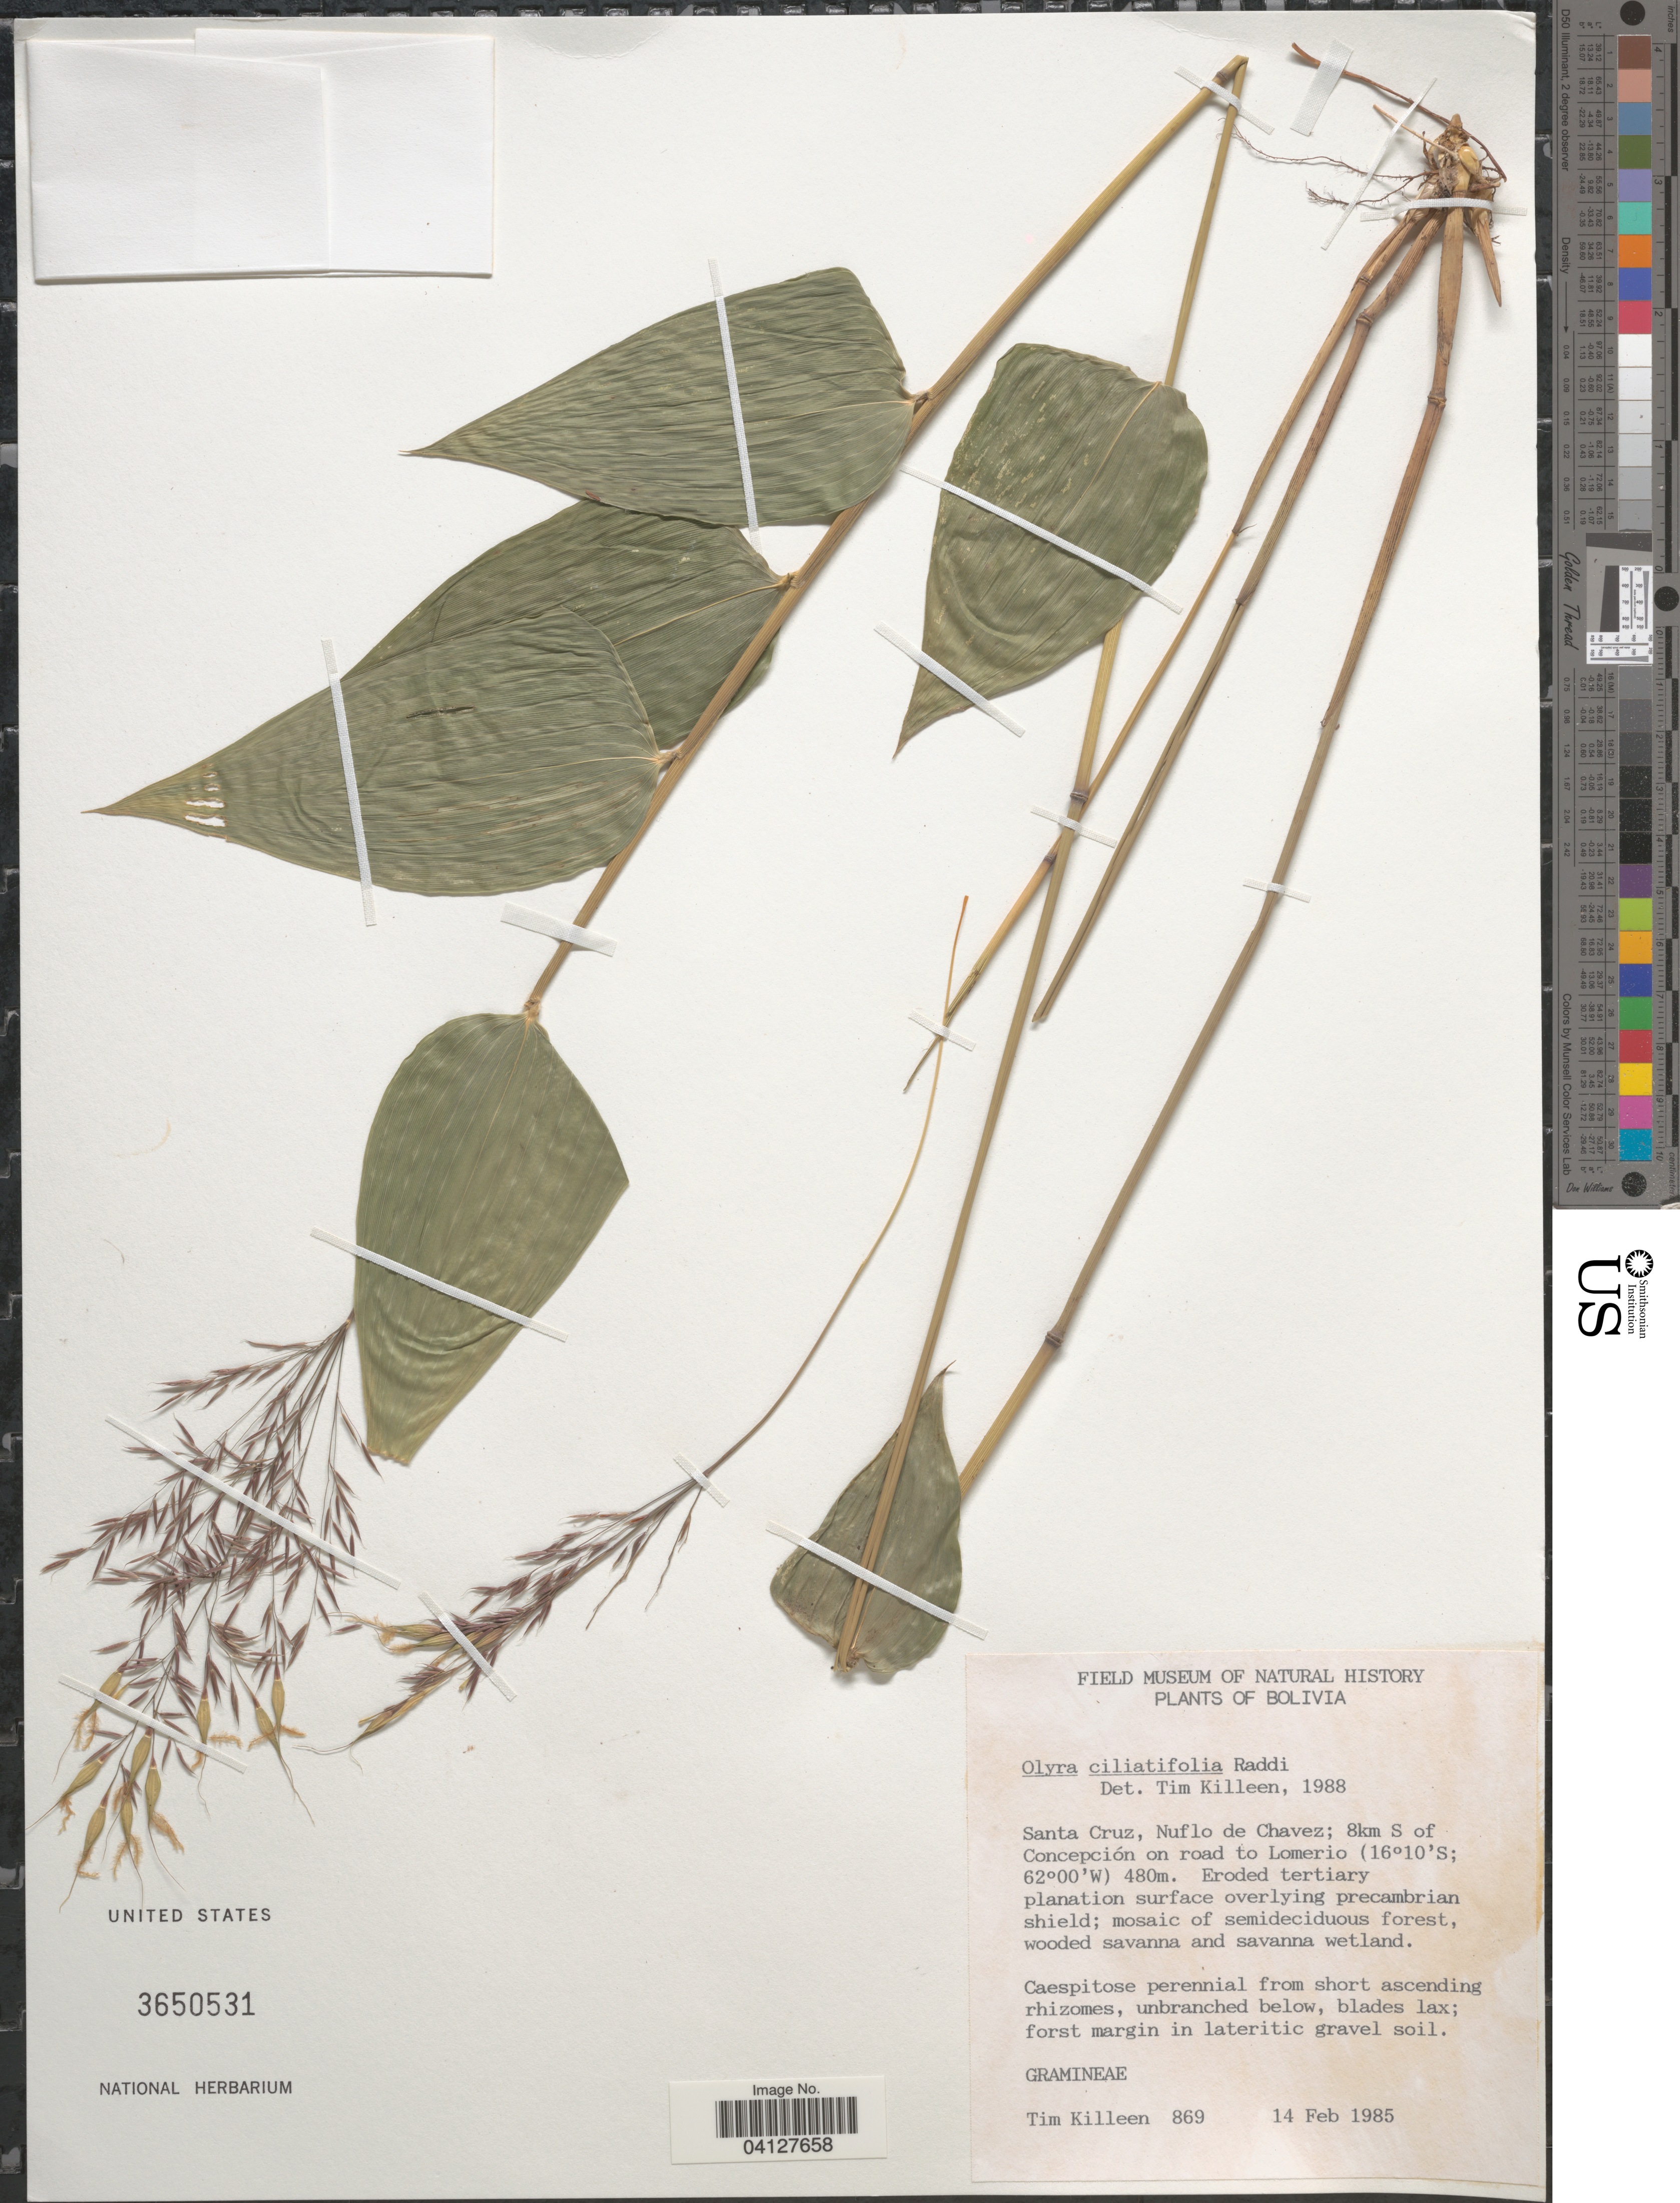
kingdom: Plantae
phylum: Tracheophyta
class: Liliopsida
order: Poales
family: Poaceae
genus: Olyra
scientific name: Olyra ciliatifolia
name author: Raddi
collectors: T. J. Killeen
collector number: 869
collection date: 1985-02-14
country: Bolivia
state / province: Santa Cruz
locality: Nuflo de Chavez, 8km S of Concepción on road to Lomerio.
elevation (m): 480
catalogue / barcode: US 3650531